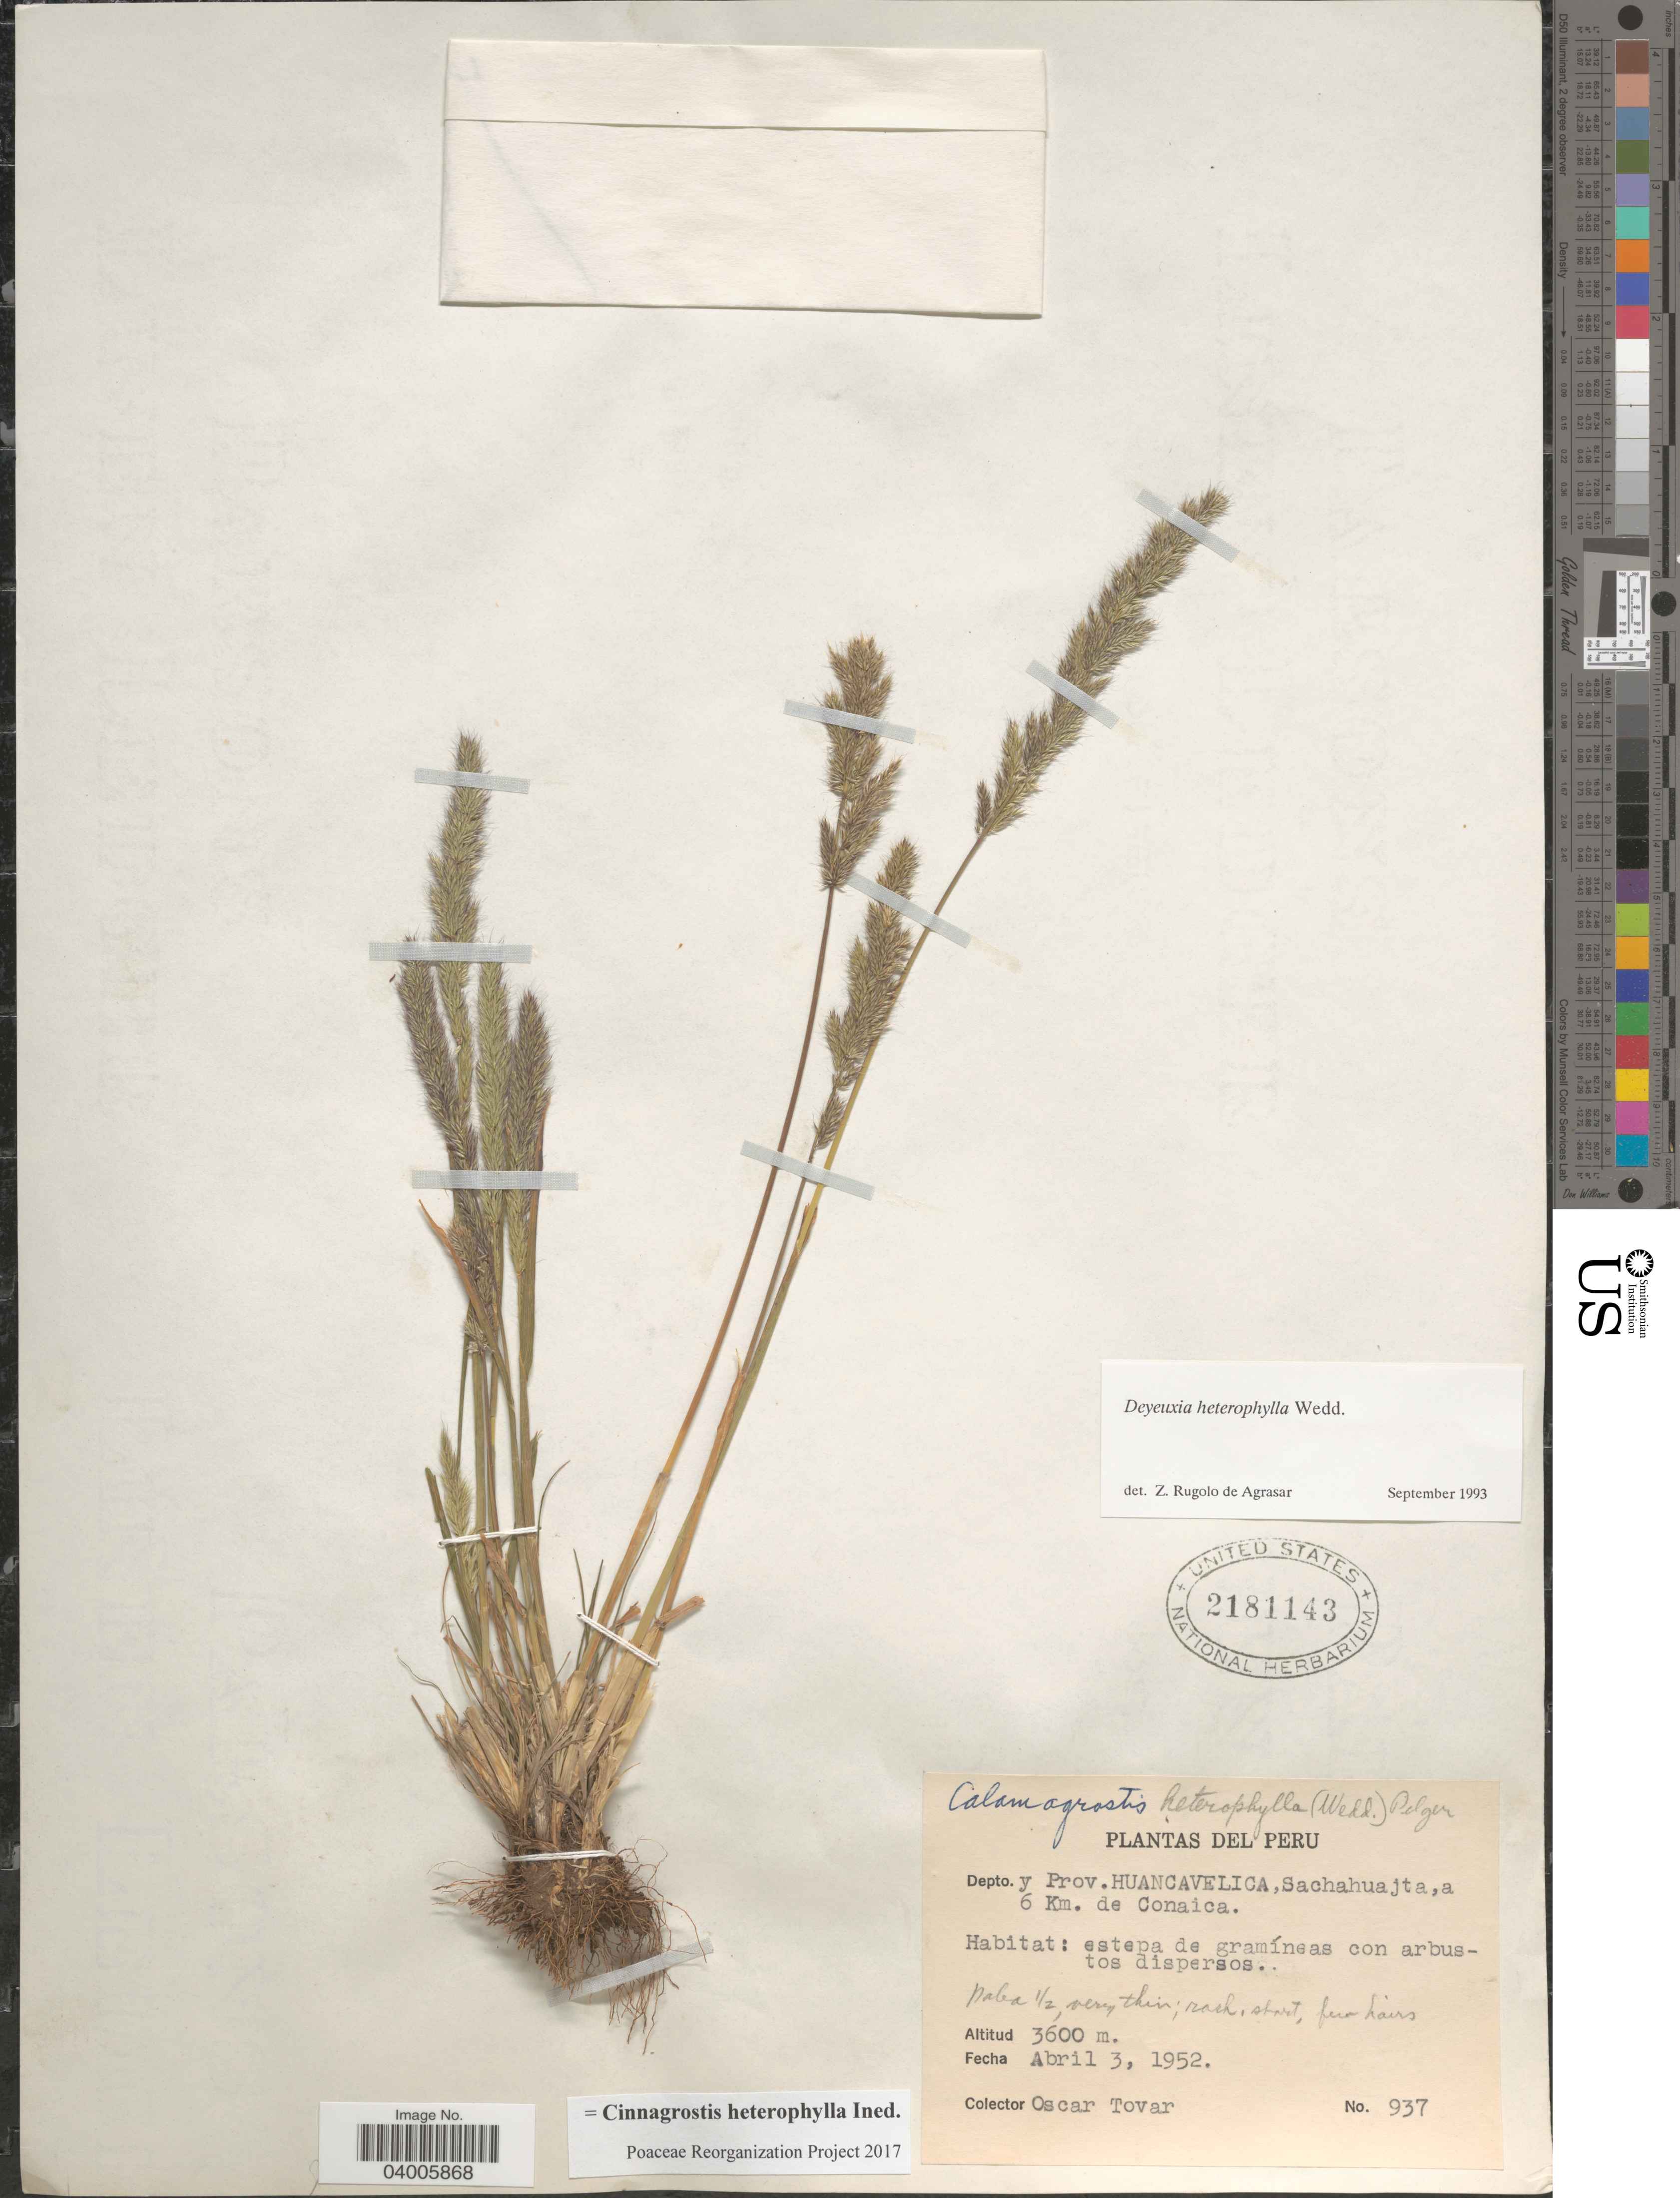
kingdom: Plantae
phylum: Tracheophyta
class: Liliopsida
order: Poales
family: Poaceae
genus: Cinnagrostis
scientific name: Cinnagrostis heterophylla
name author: (Wedd.) P.M. Peterson et al.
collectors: Ó. Tovar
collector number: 937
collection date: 1952-04-03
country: Peru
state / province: Huancavelica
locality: Depto. y Prov.Huancavelica,Sachahuajta,a 6 Km. de Conaica.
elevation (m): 3600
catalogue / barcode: US 2181143